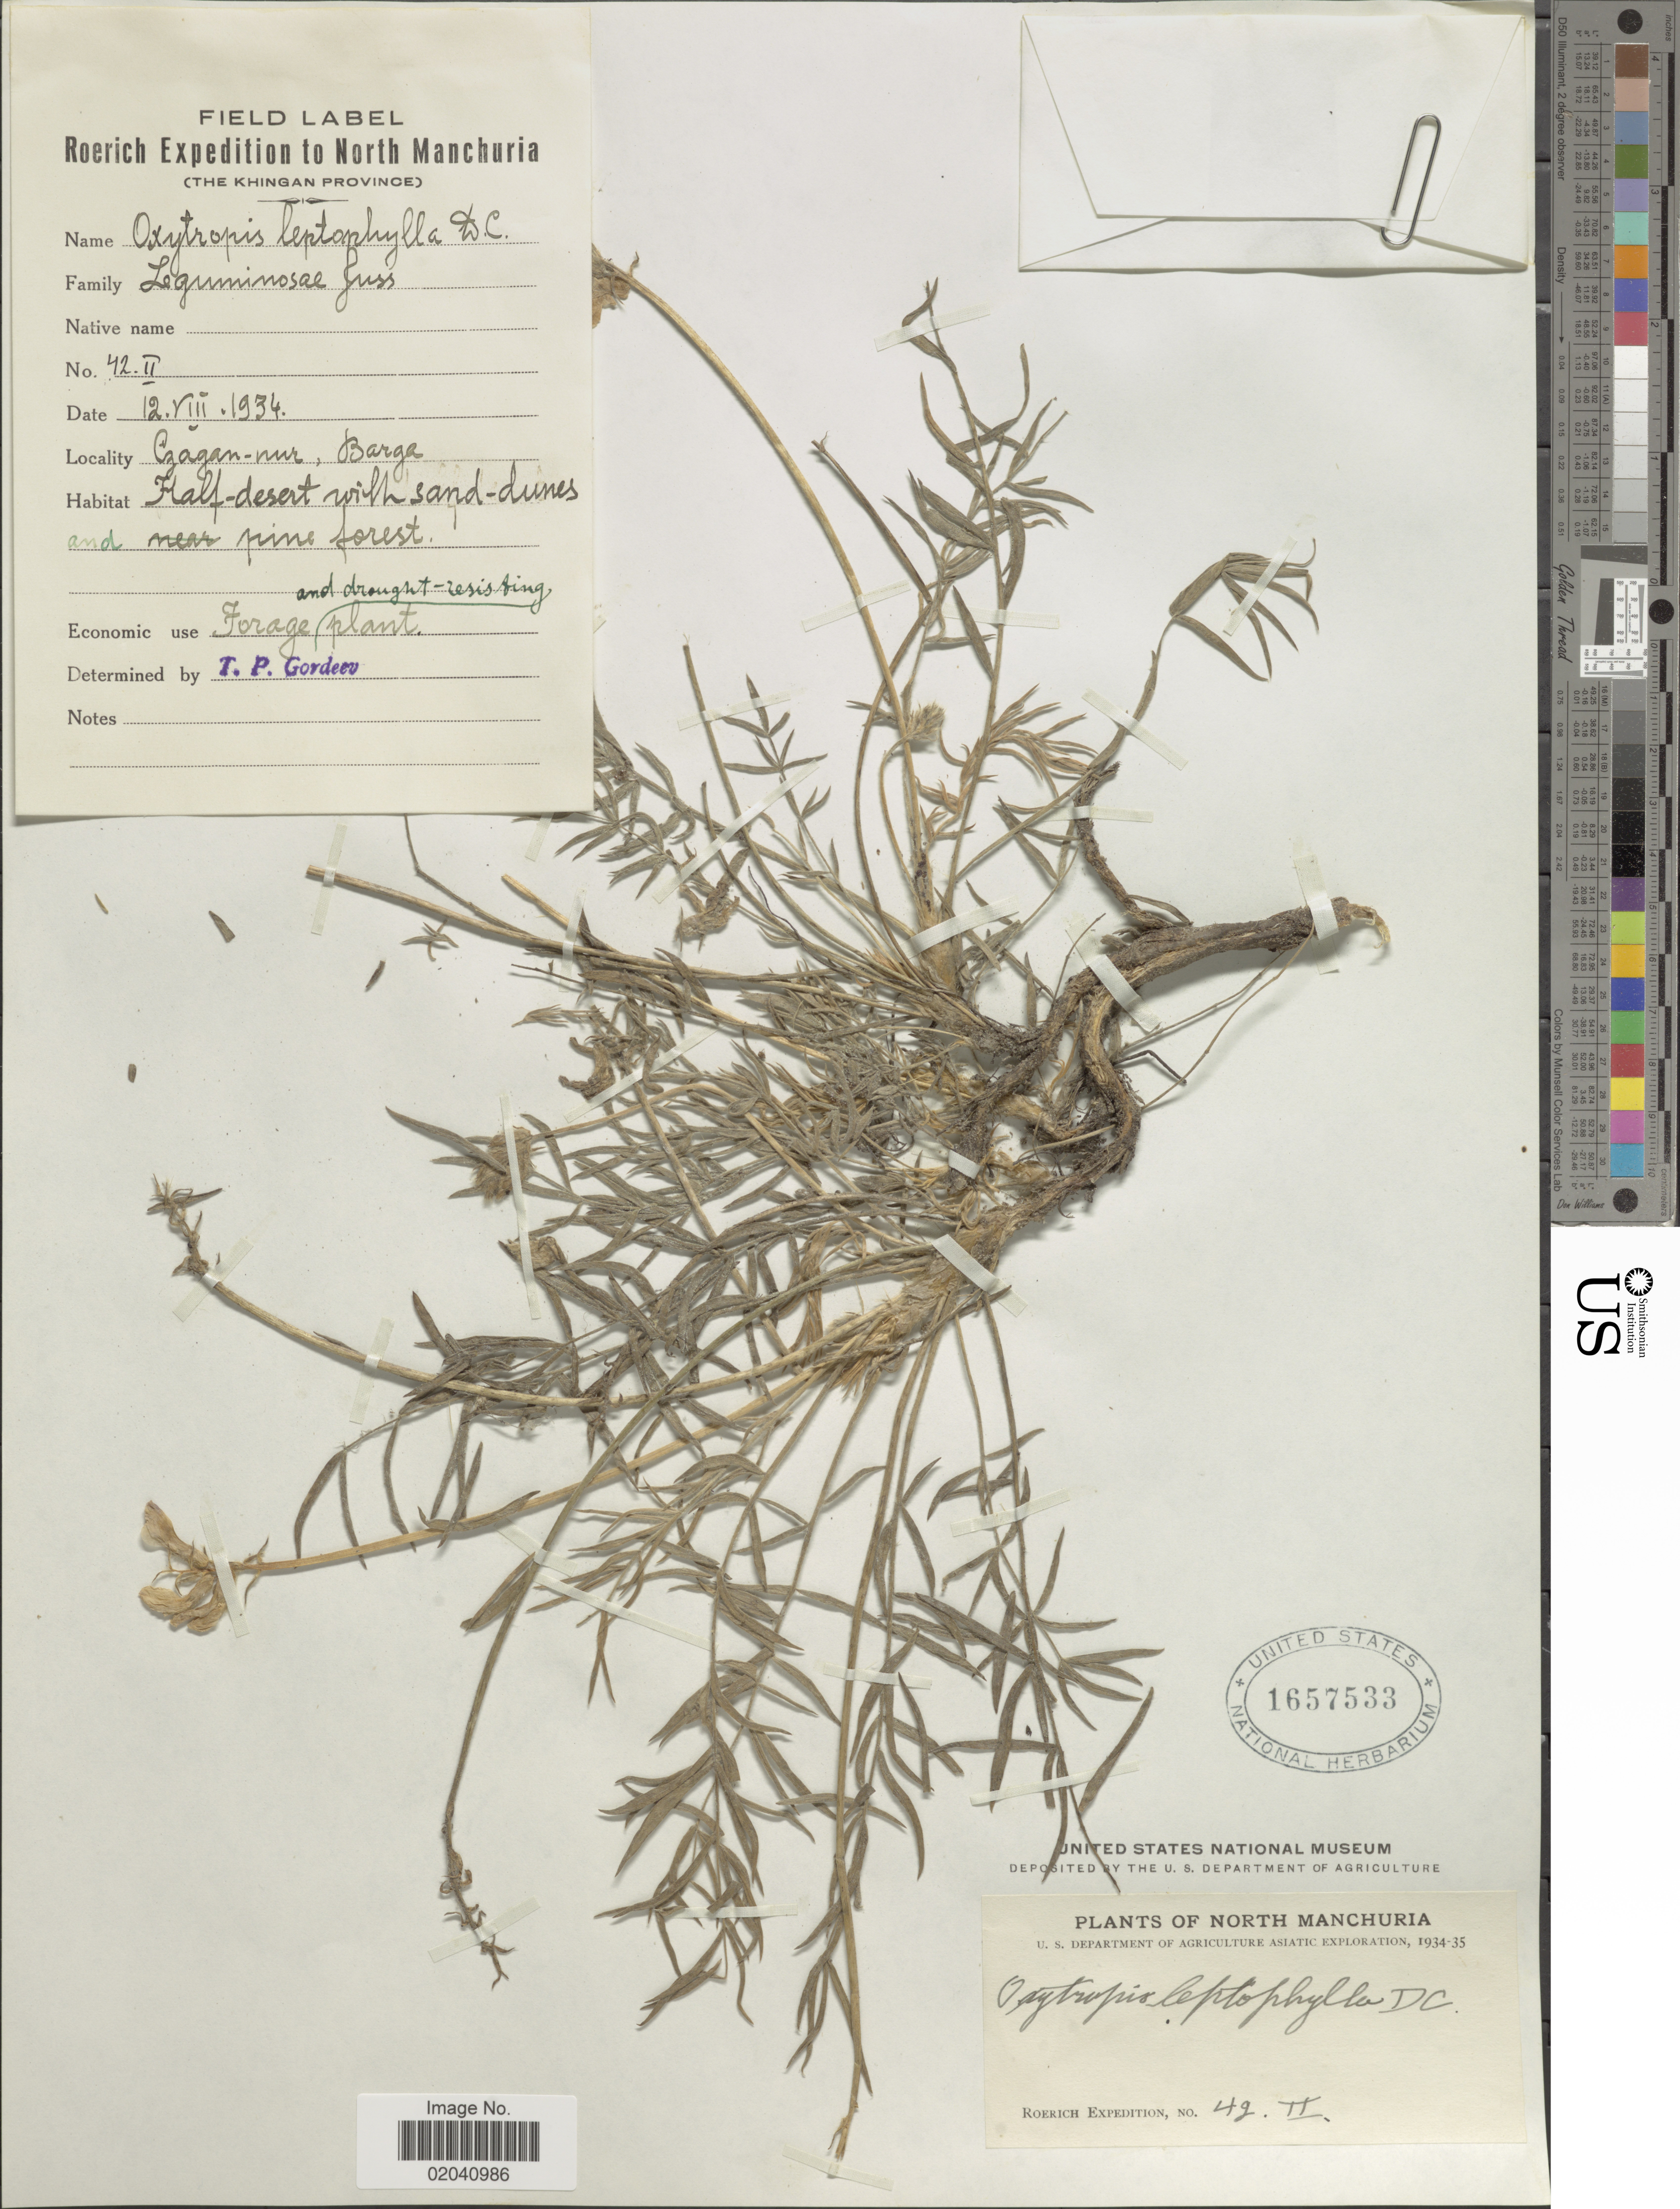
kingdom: Plantae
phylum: Tracheophyta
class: Magnoliopsida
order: Fabales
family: Fabaceae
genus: Oxytropis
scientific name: Oxytropis leptophylla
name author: (Pall.) DC.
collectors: Roerich Expedition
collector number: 42/2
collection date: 1934-08-12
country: China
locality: North Manchuria, Czagan-nur, Barga, half-desert with sand-dunes and pine forest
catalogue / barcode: US 1657533